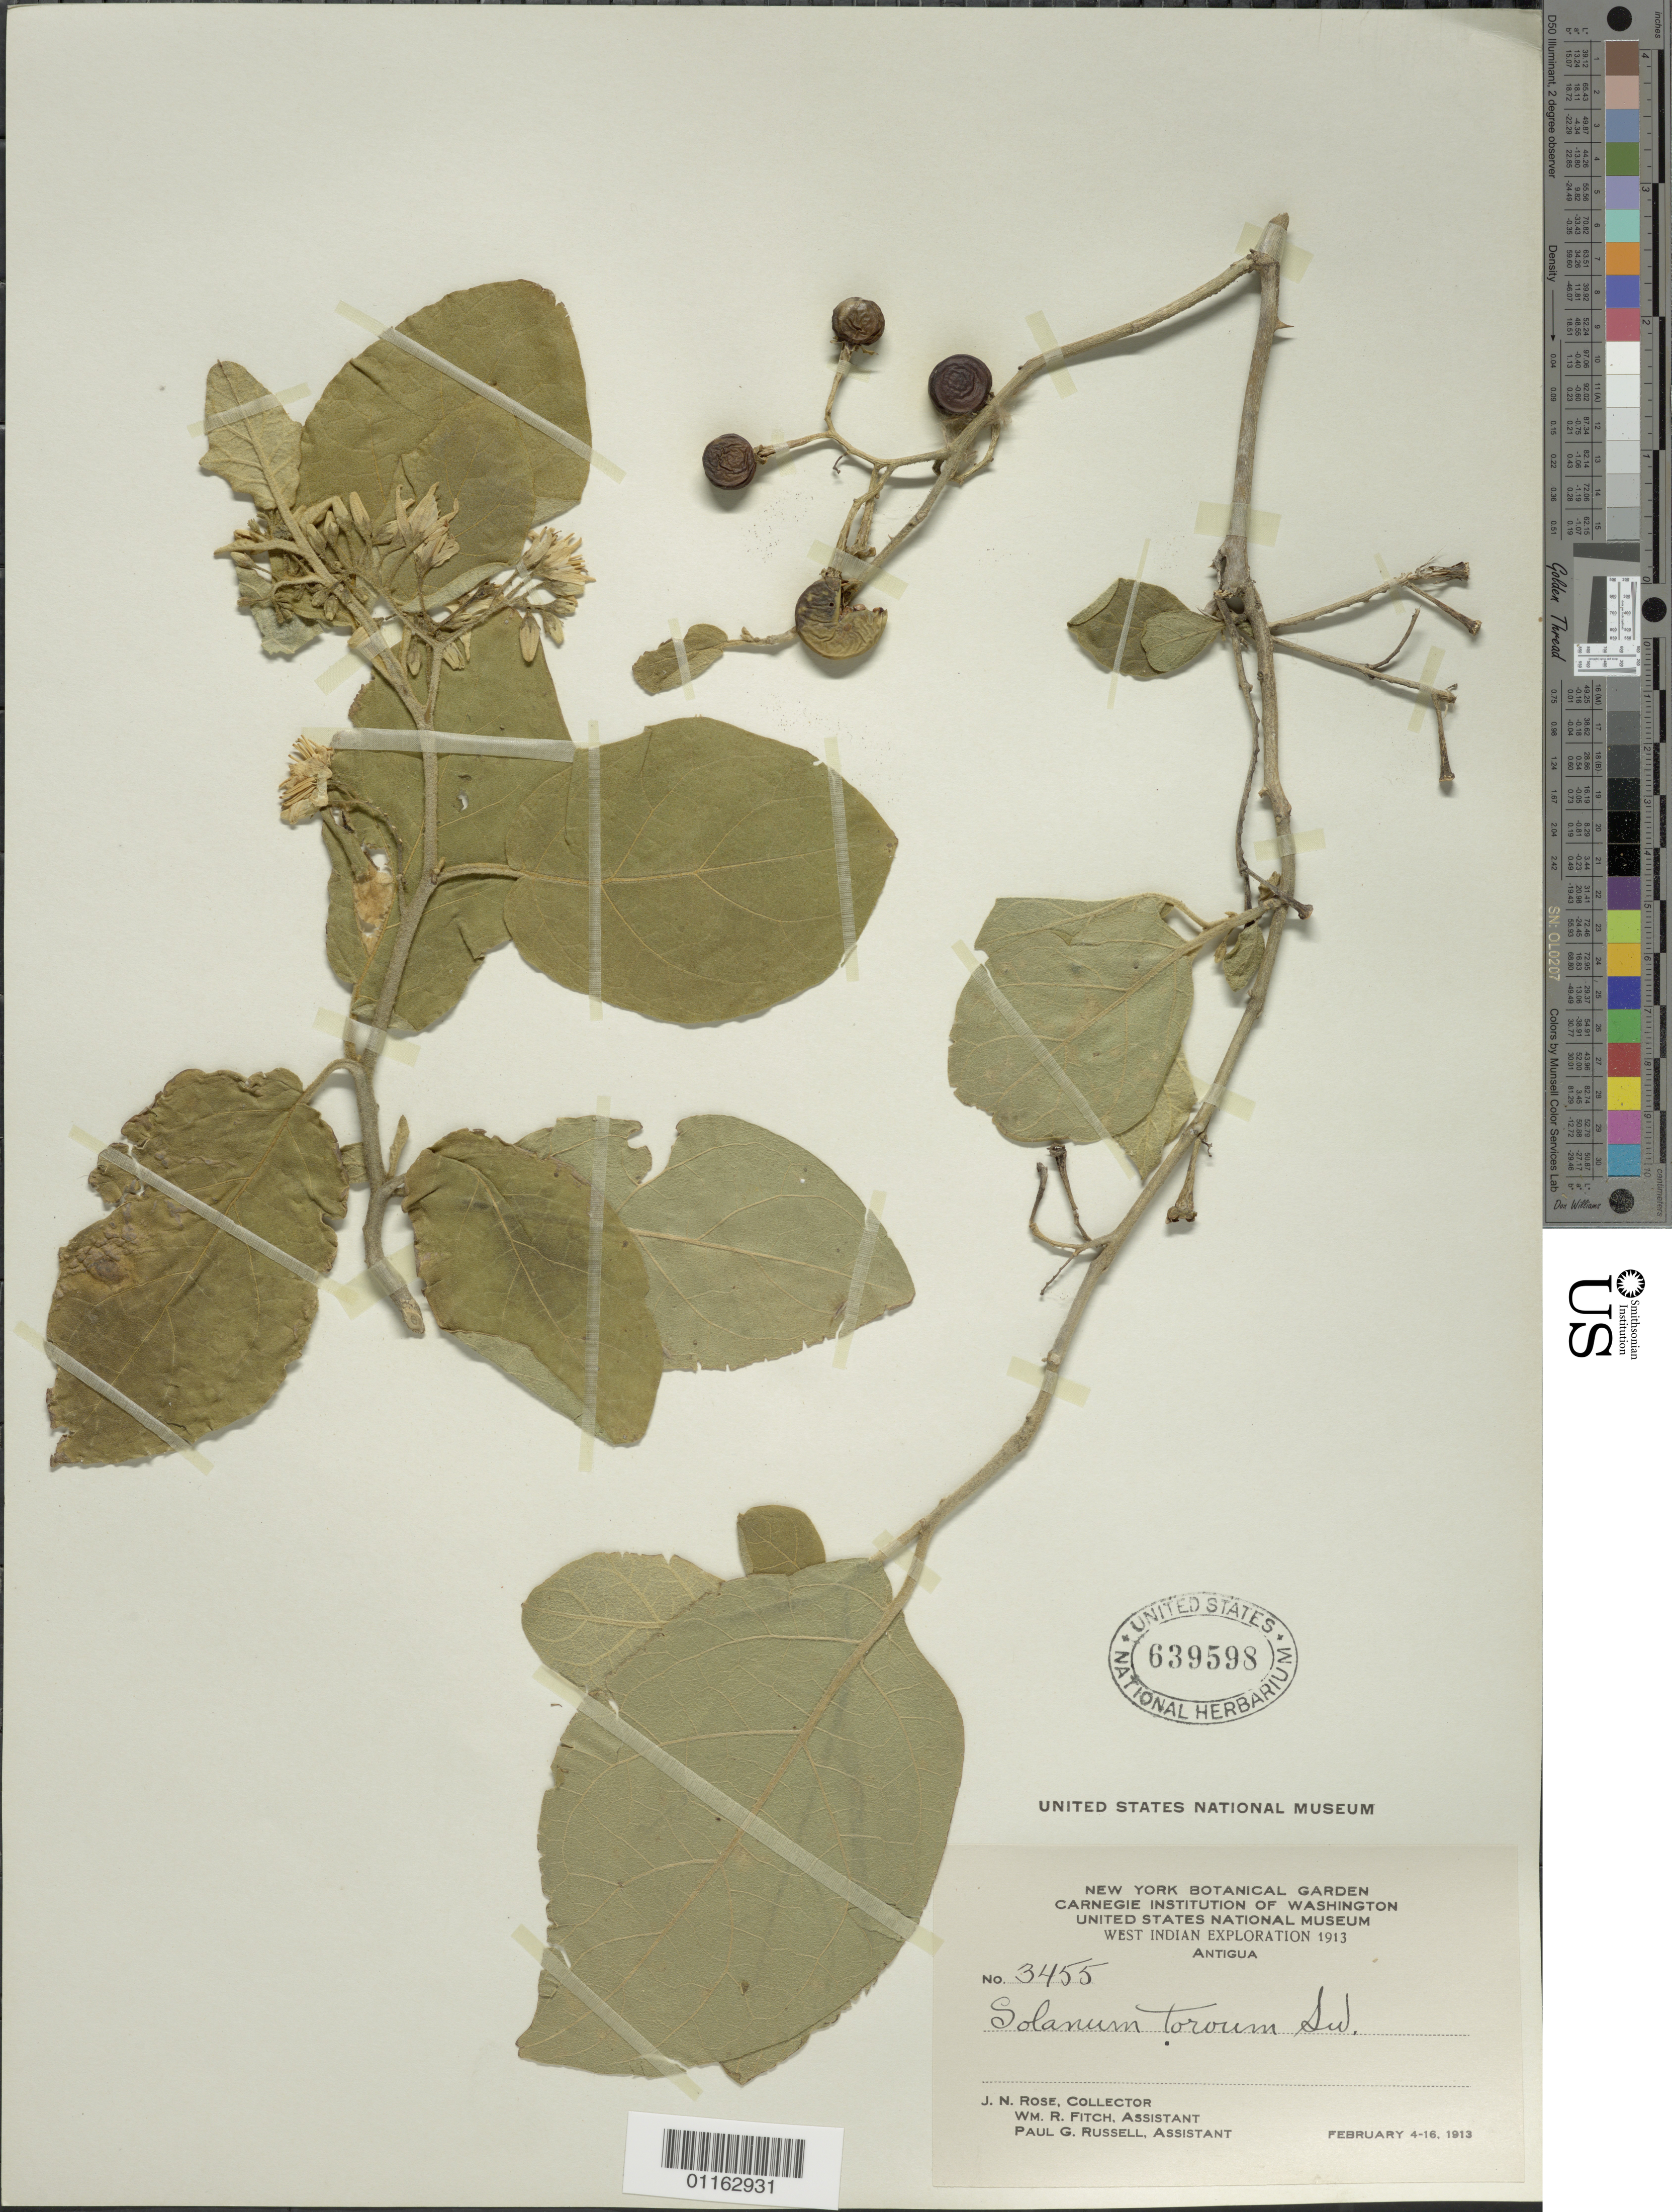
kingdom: Plantae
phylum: Tracheophyta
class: Magnoliopsida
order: Solanales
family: Solanaceae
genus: Solanum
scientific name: Solanum torvum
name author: Sw.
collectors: J. N. Rose, W. R. Fitch & P. G. Russell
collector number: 3544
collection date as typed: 04 Feb 1913 to 16 Feb 1913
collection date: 1913-02-04/1913-02-16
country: Antigua and Barbuda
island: Leeward Is.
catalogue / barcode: US 639598